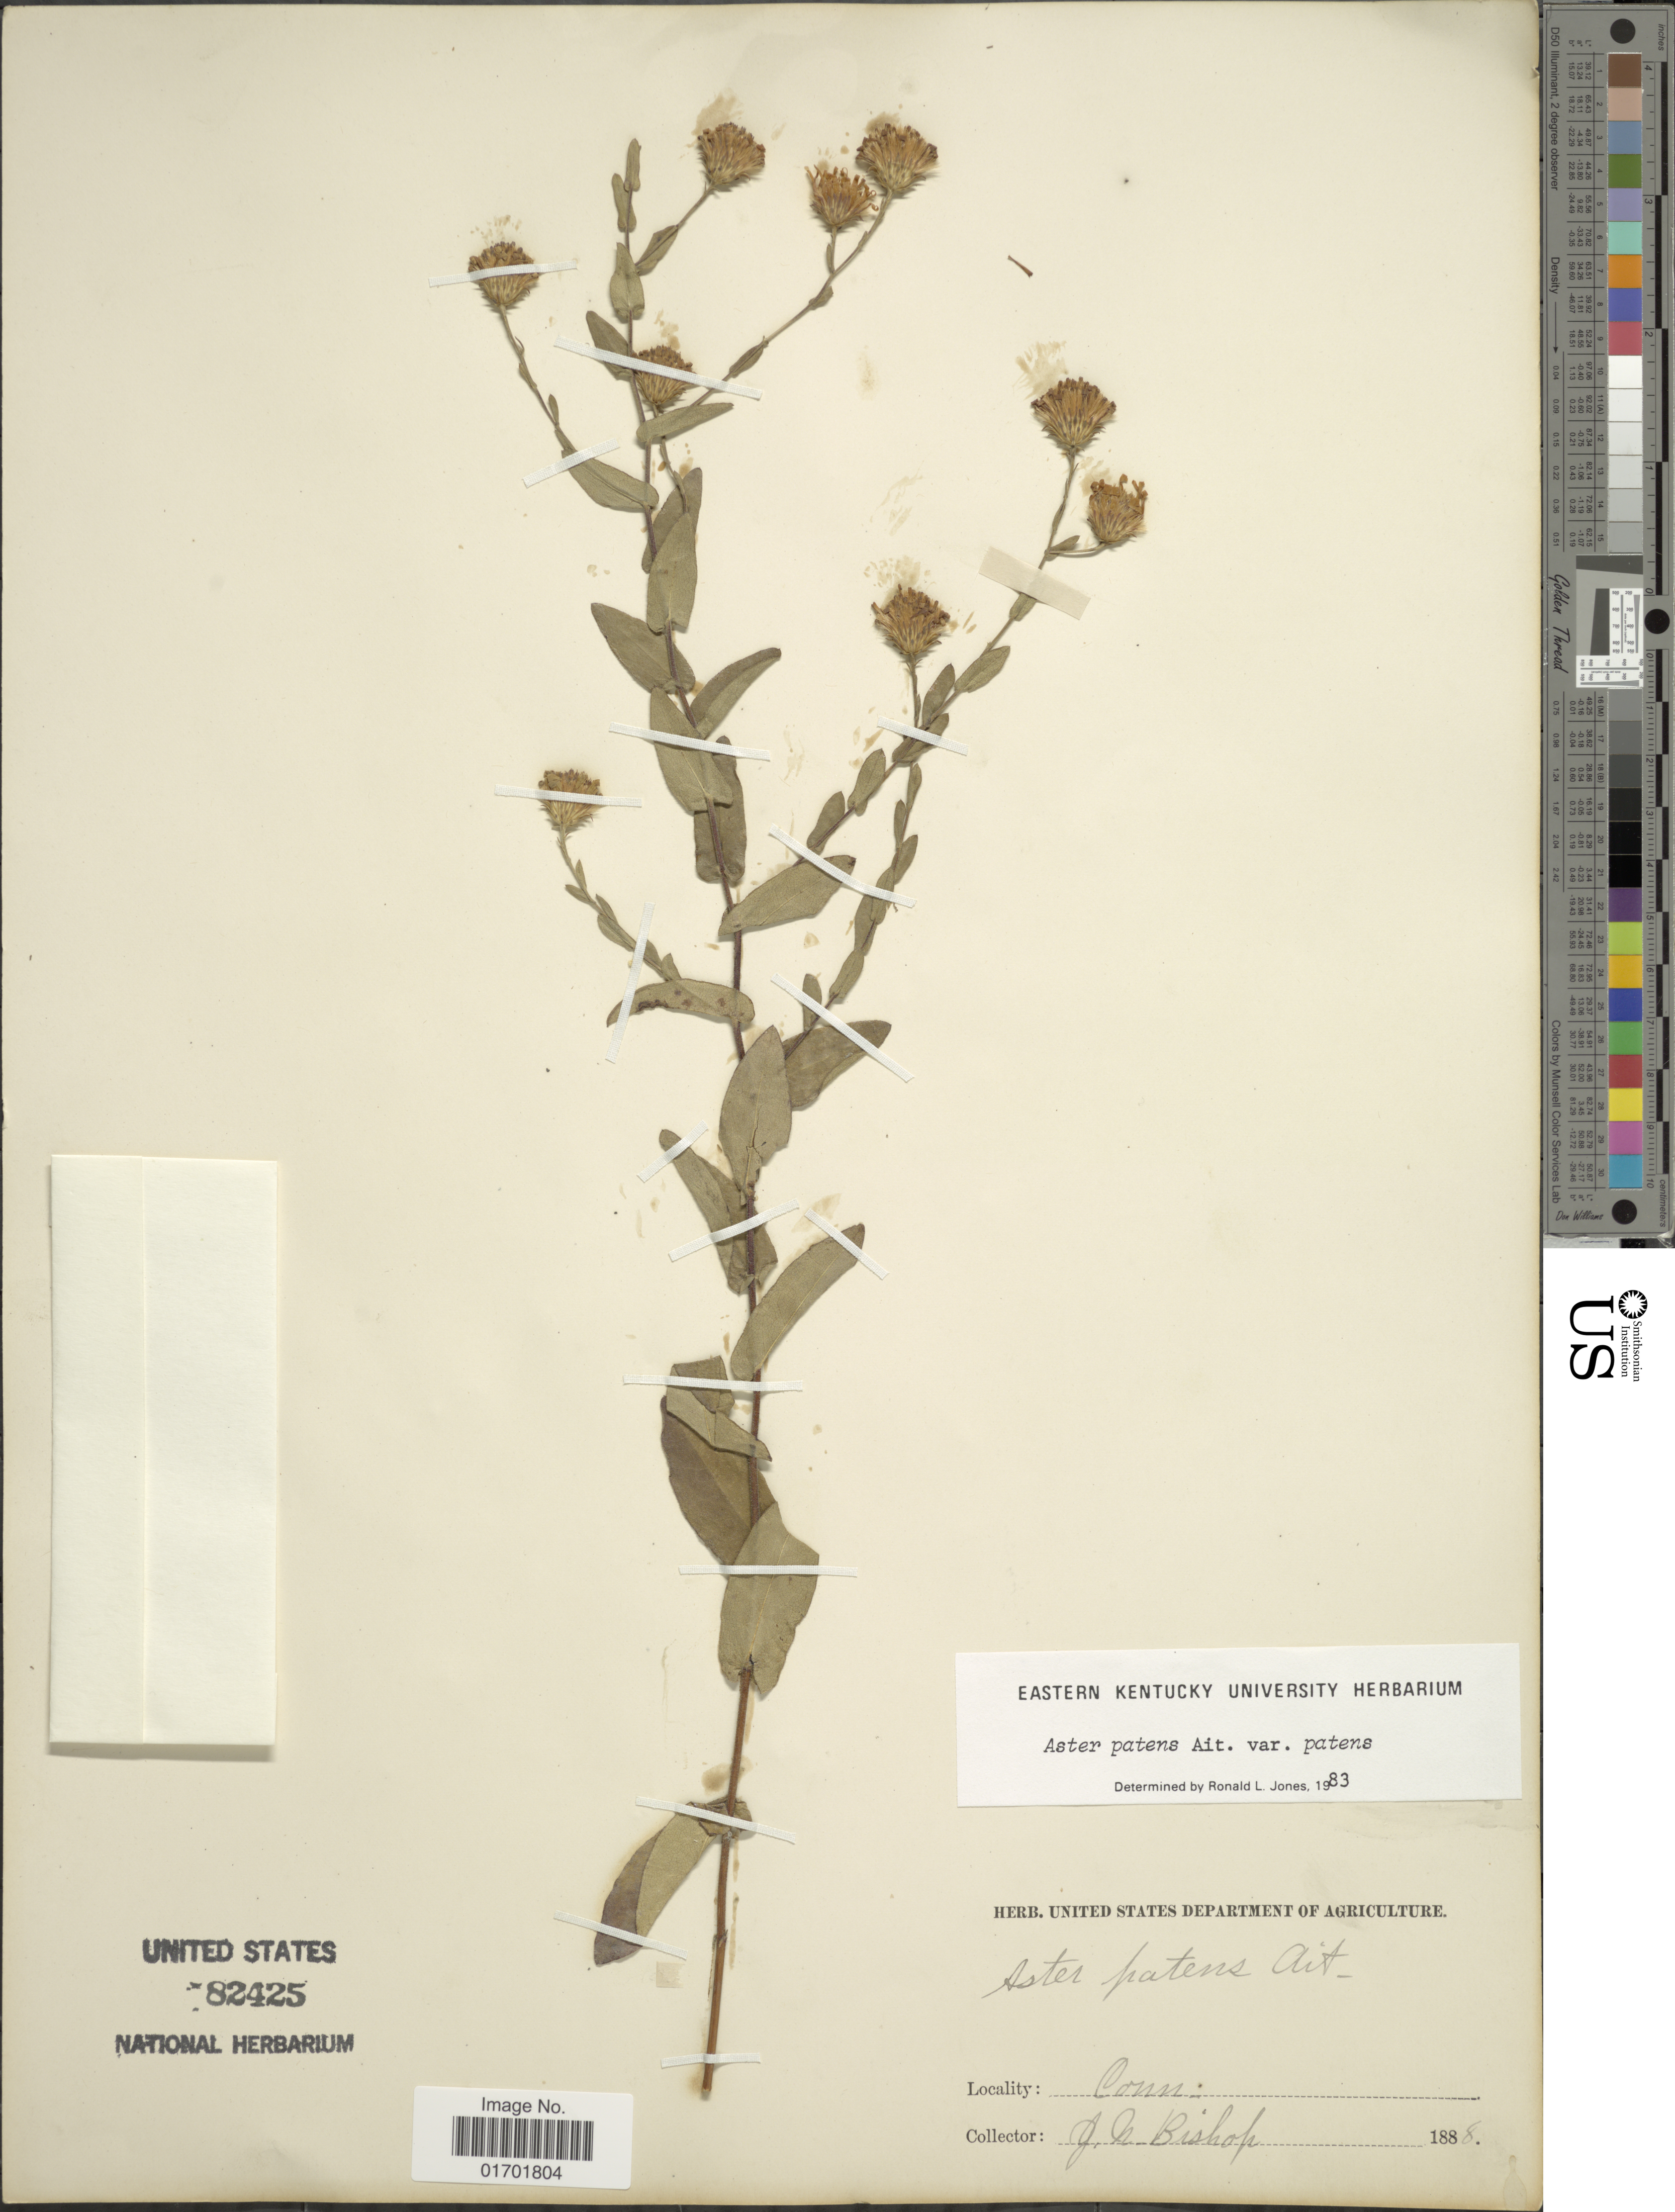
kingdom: Plantae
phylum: Tracheophyta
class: Magnoliopsida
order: Asterales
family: Asteraceae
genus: Symphyotrichum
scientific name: Symphyotrichum patens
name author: (Aiton) G.L. Nesom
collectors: J. Bishop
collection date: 1888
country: United States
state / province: Connecticut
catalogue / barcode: US 82425